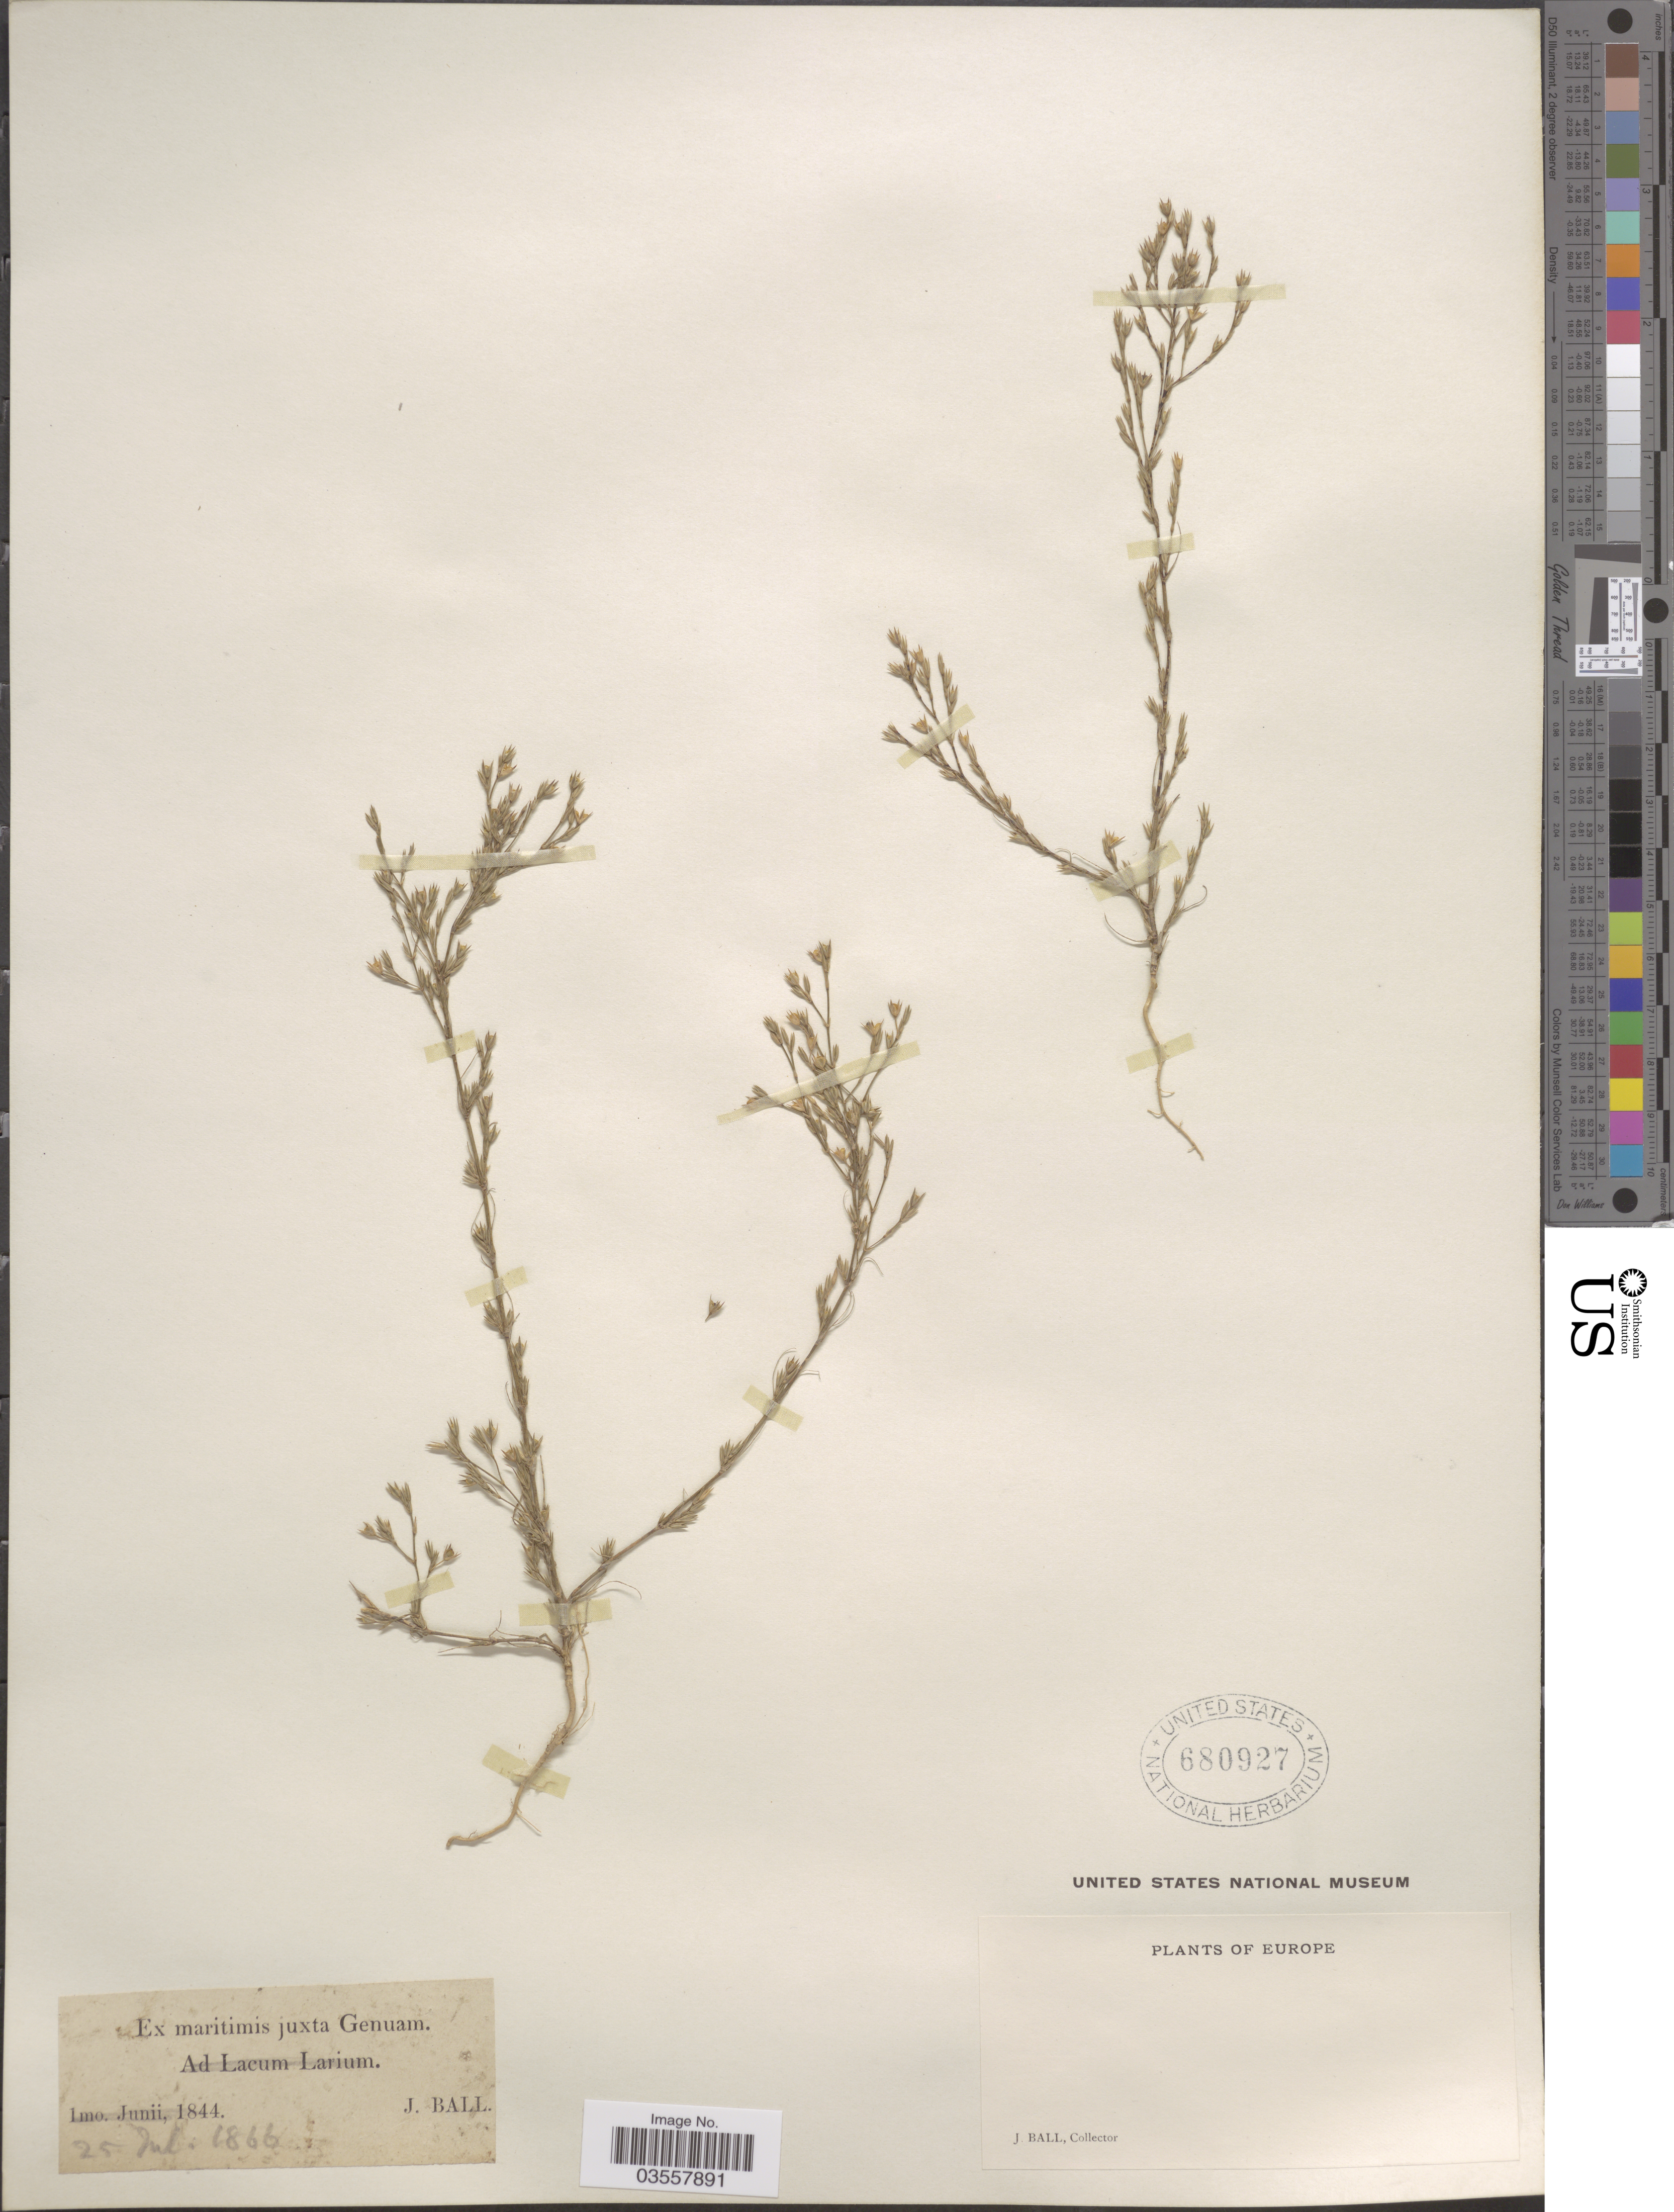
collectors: J. Ball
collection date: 1866-07-25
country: Italy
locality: Ex maritimis juxta Genuam.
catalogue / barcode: US 680927